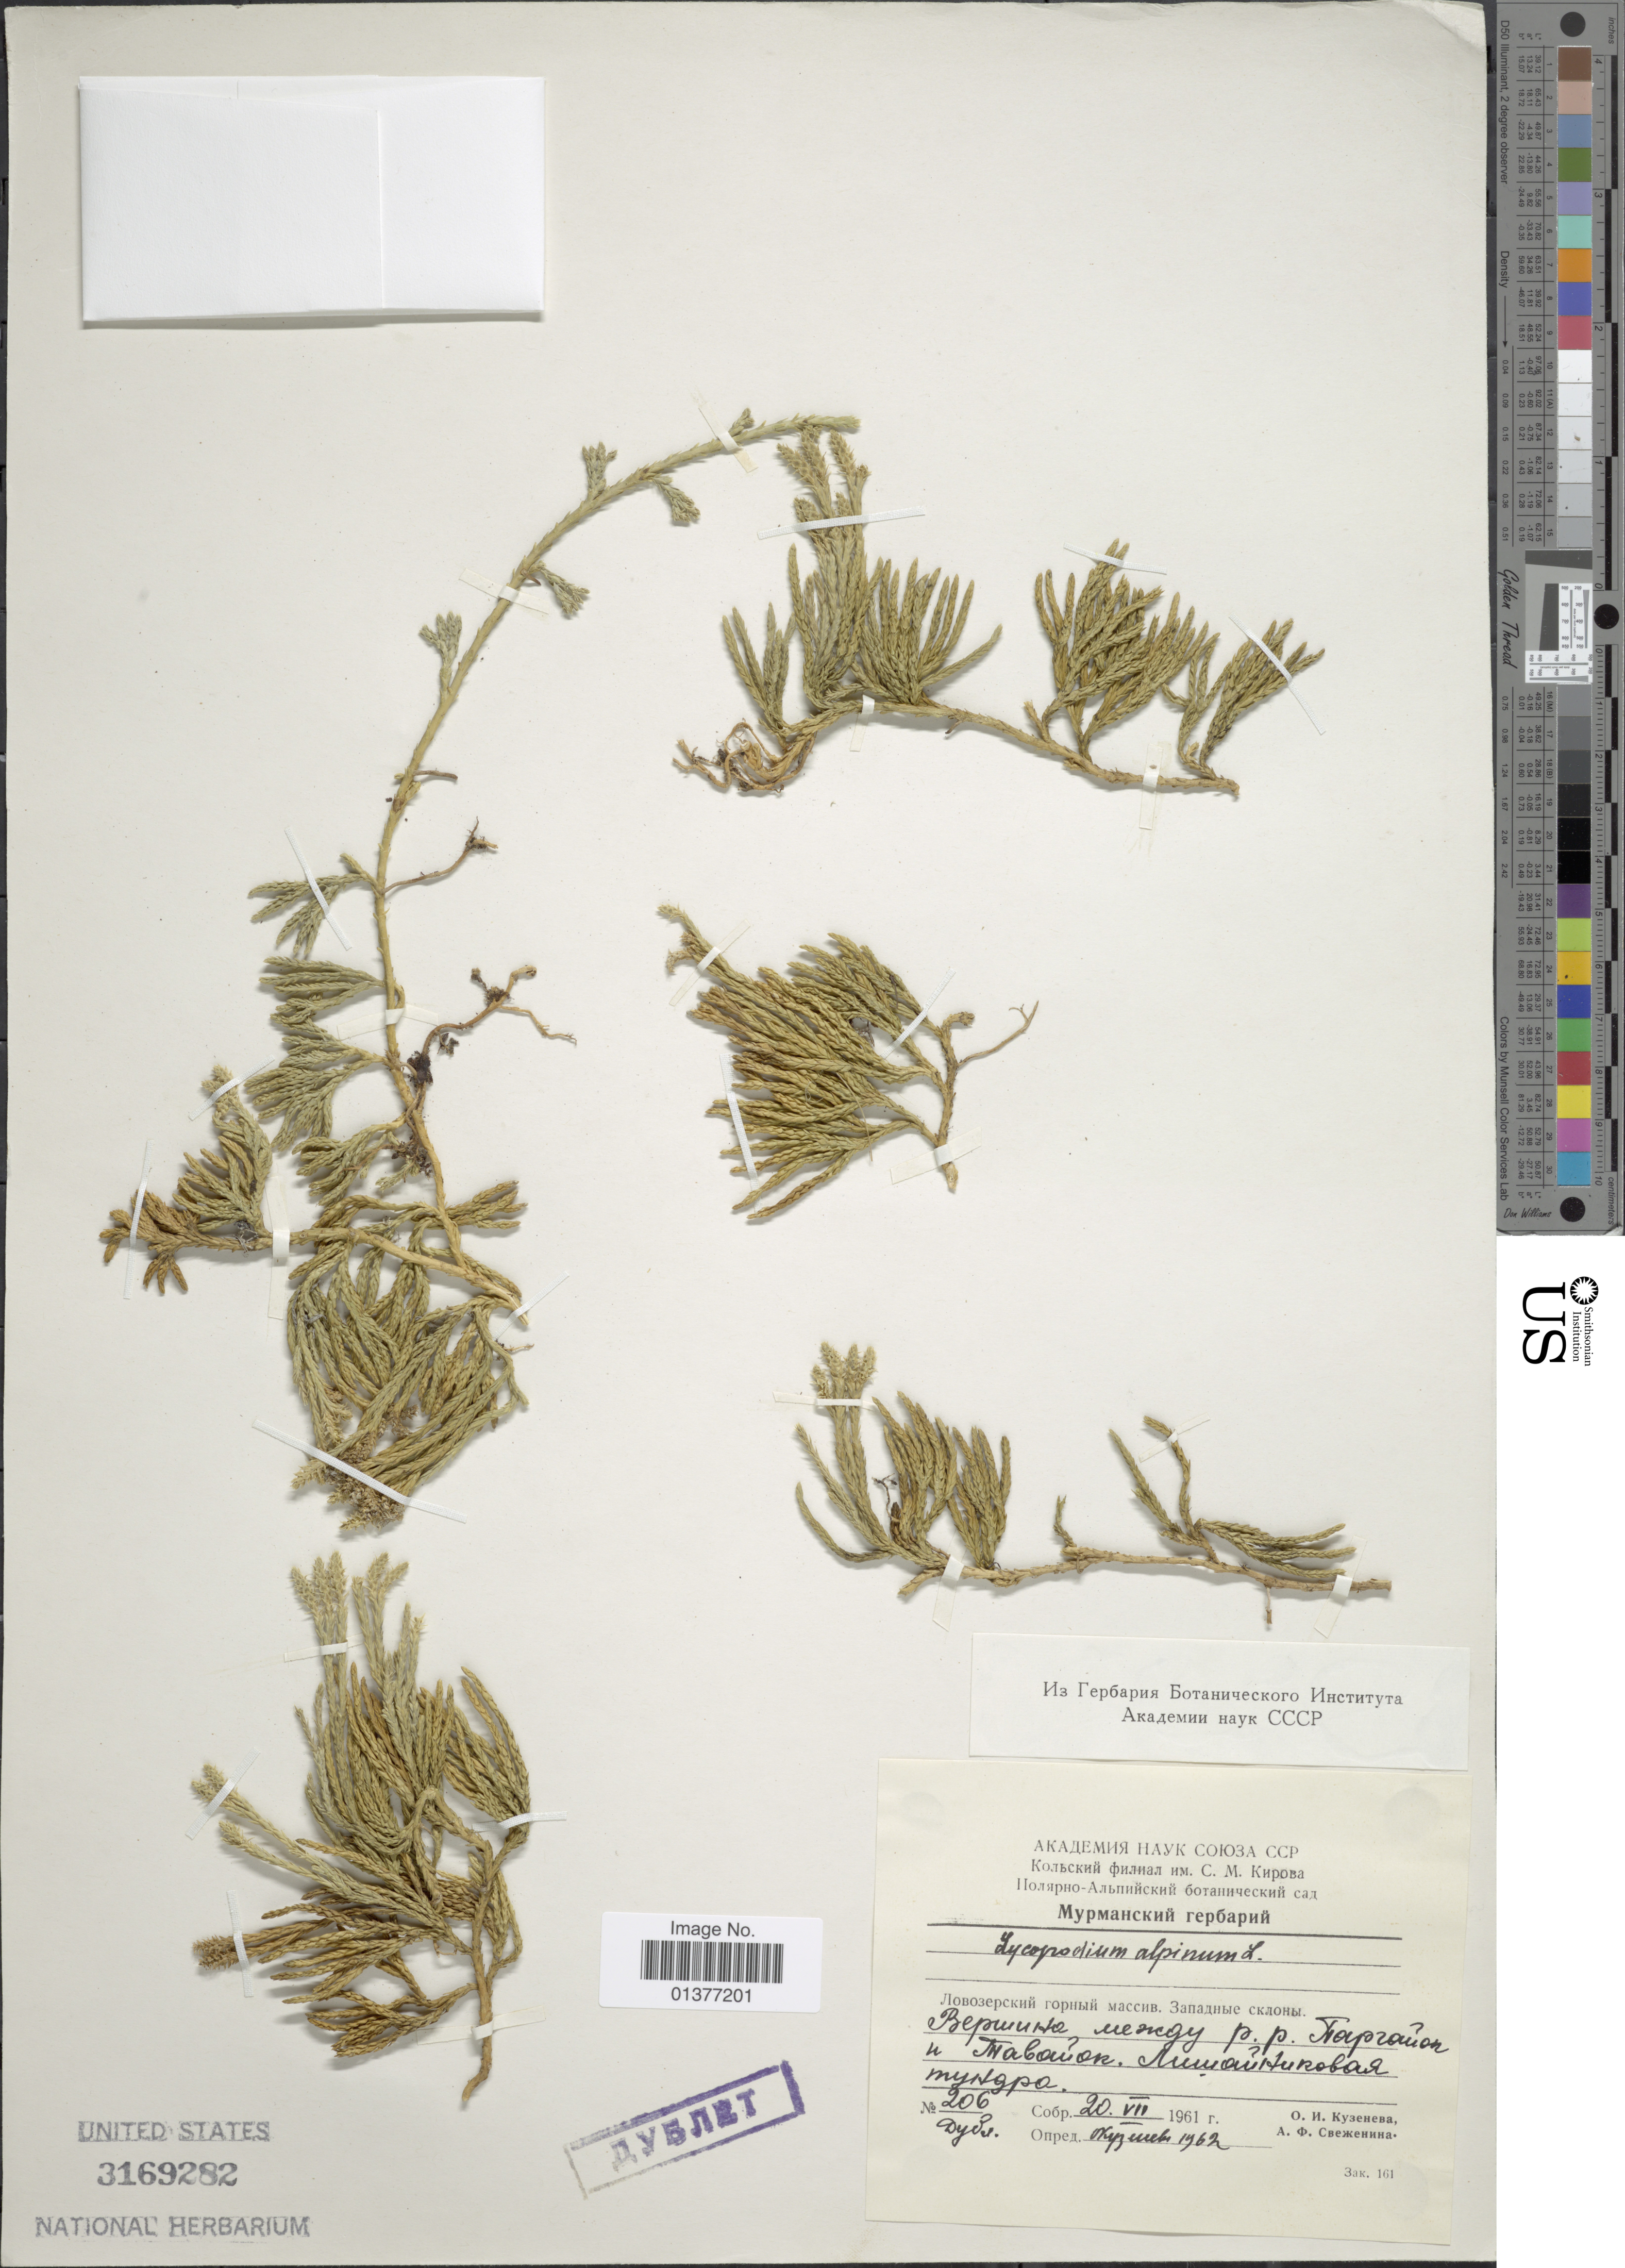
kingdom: Plantae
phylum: Tracheophyta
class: Lycopodiopsida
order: Lycopodiales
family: Lycopodiaceae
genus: Diphasiastrum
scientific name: Diphasiastrum alpinum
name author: (L.) Holub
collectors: O. I. Kuzeneva & A. Svezhenina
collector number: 206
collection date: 1961-07-20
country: Russian Federation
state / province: Murmansk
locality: Lovozerskiy Massif. Tavaiok.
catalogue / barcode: US 3169282